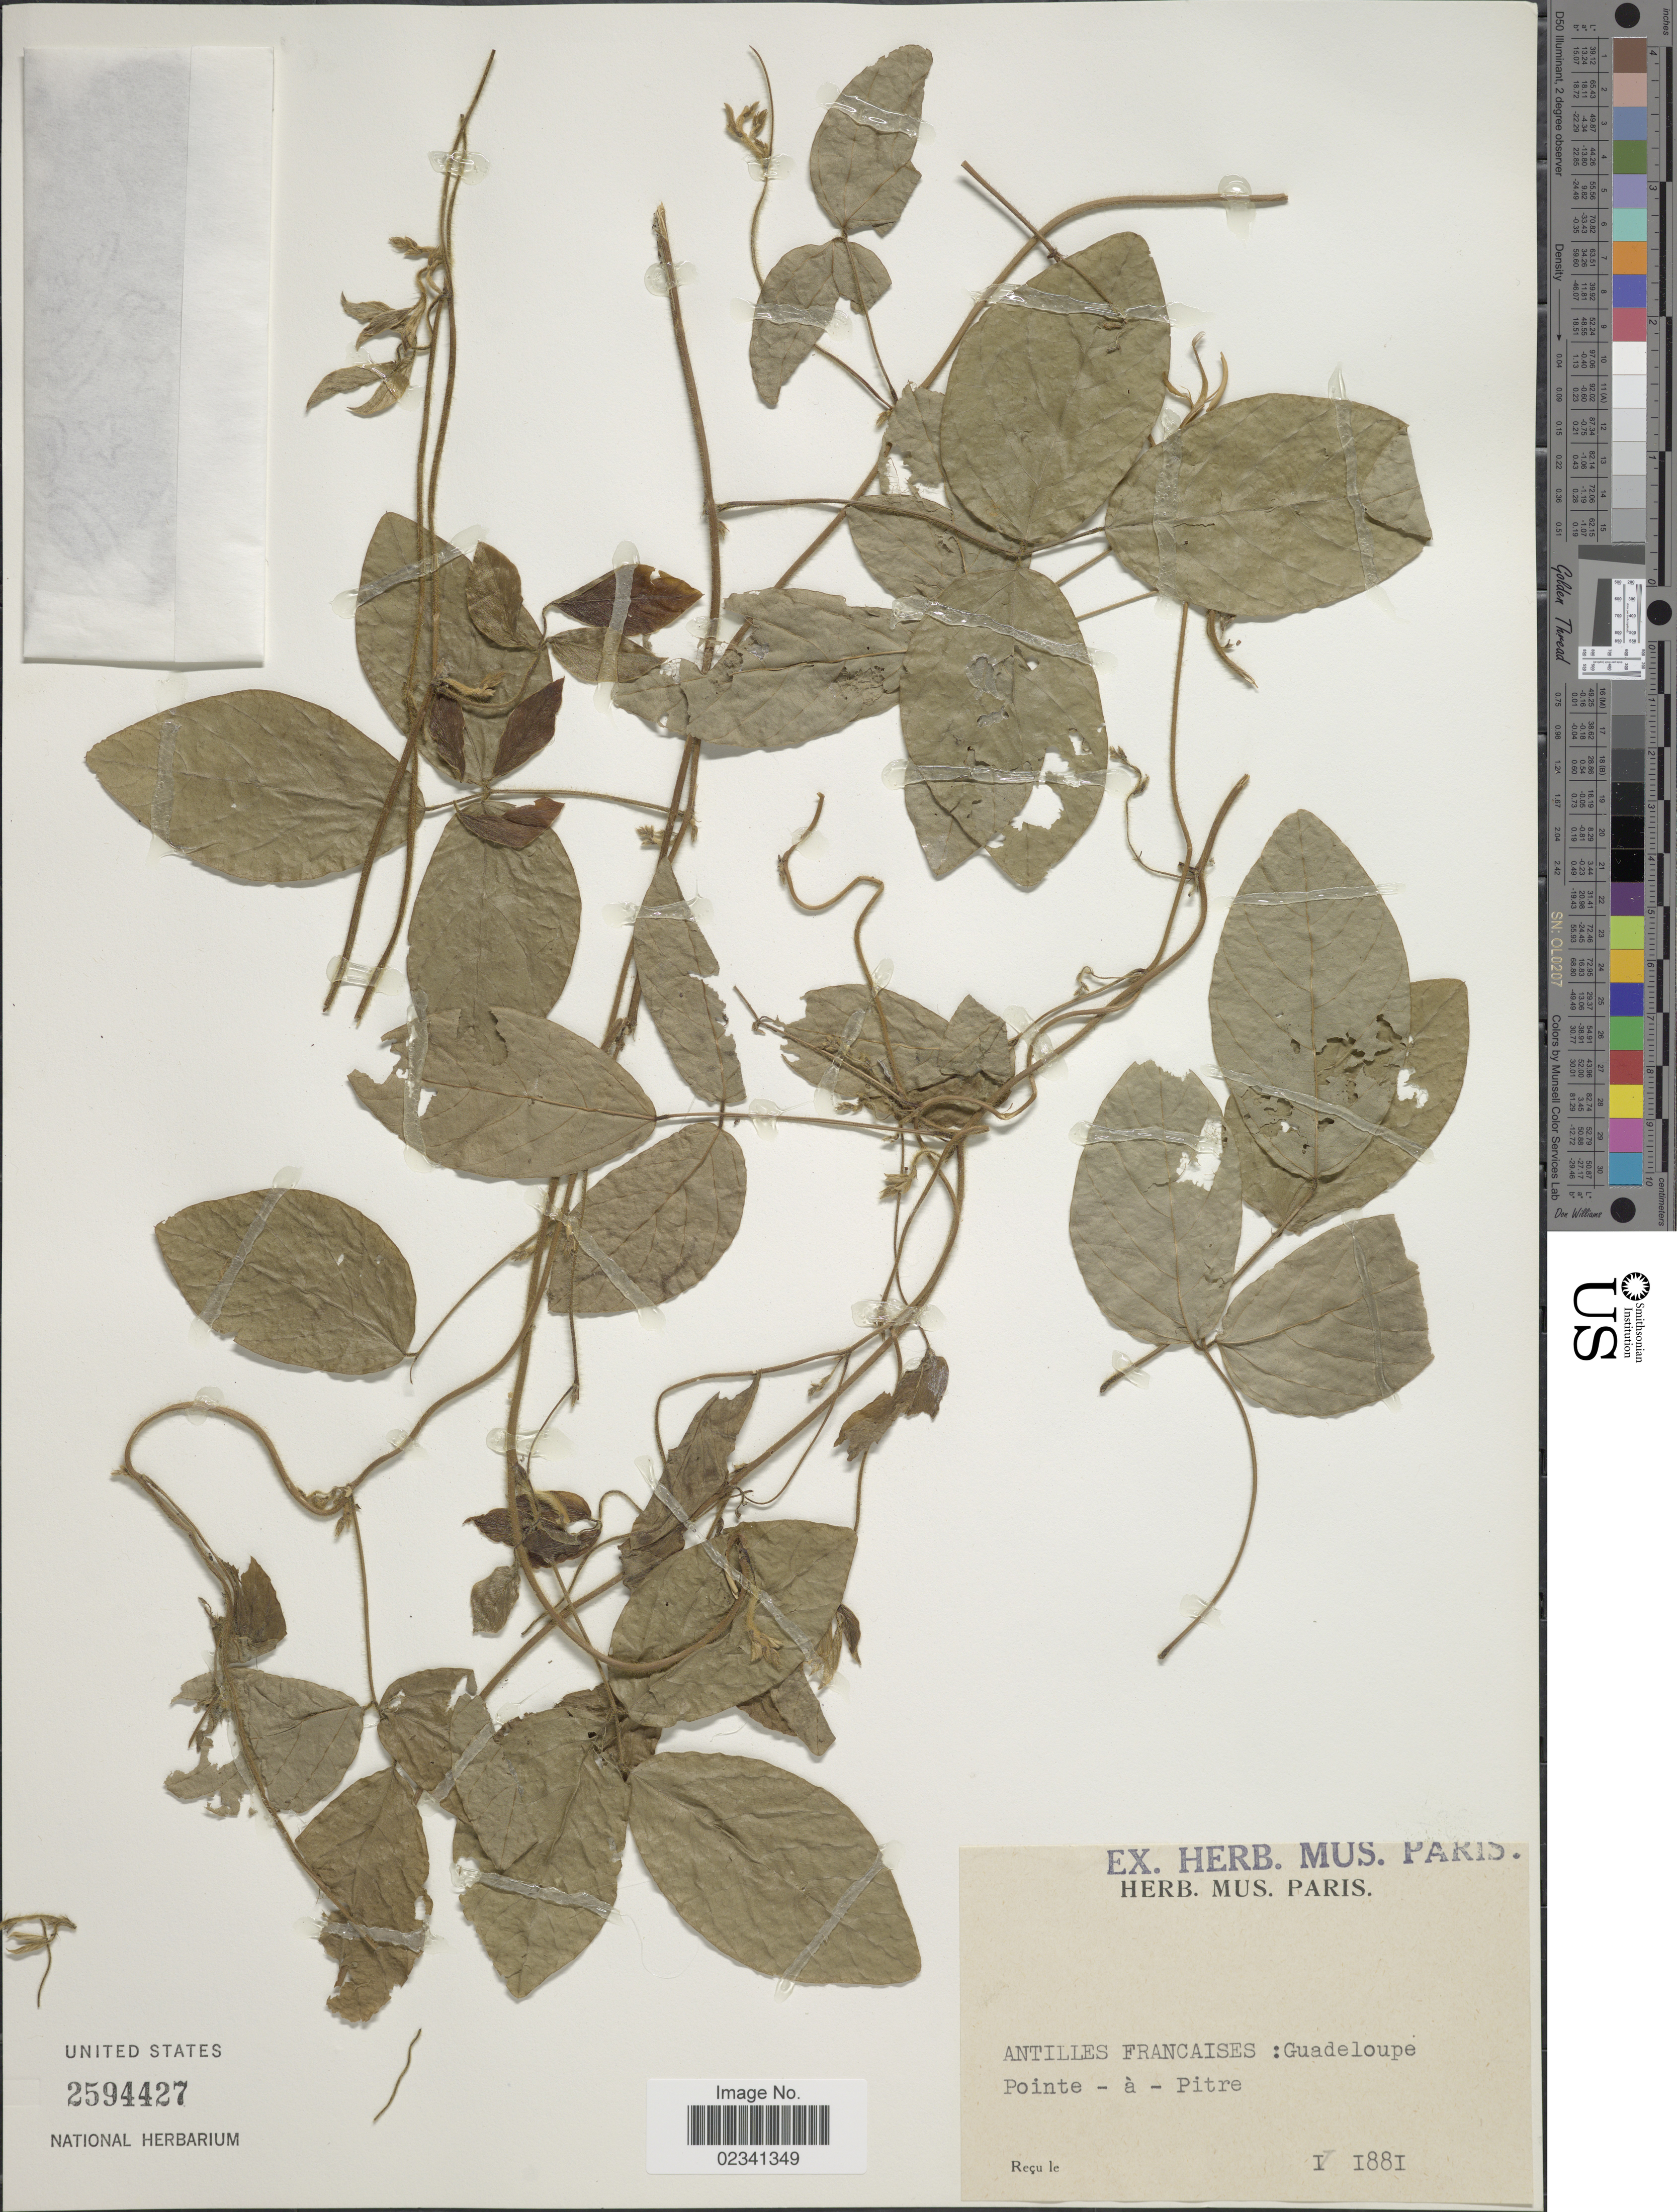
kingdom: Plantae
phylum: Tracheophyta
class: Magnoliopsida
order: Fabales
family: Fabaceae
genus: Calopogonium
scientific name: Calopogonium mucunoides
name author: Desv.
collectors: ex herb. Mus. Paris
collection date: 1881-01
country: Guadeloupe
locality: Antilles Francaises, Pointe a Pitre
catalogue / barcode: US 2594427